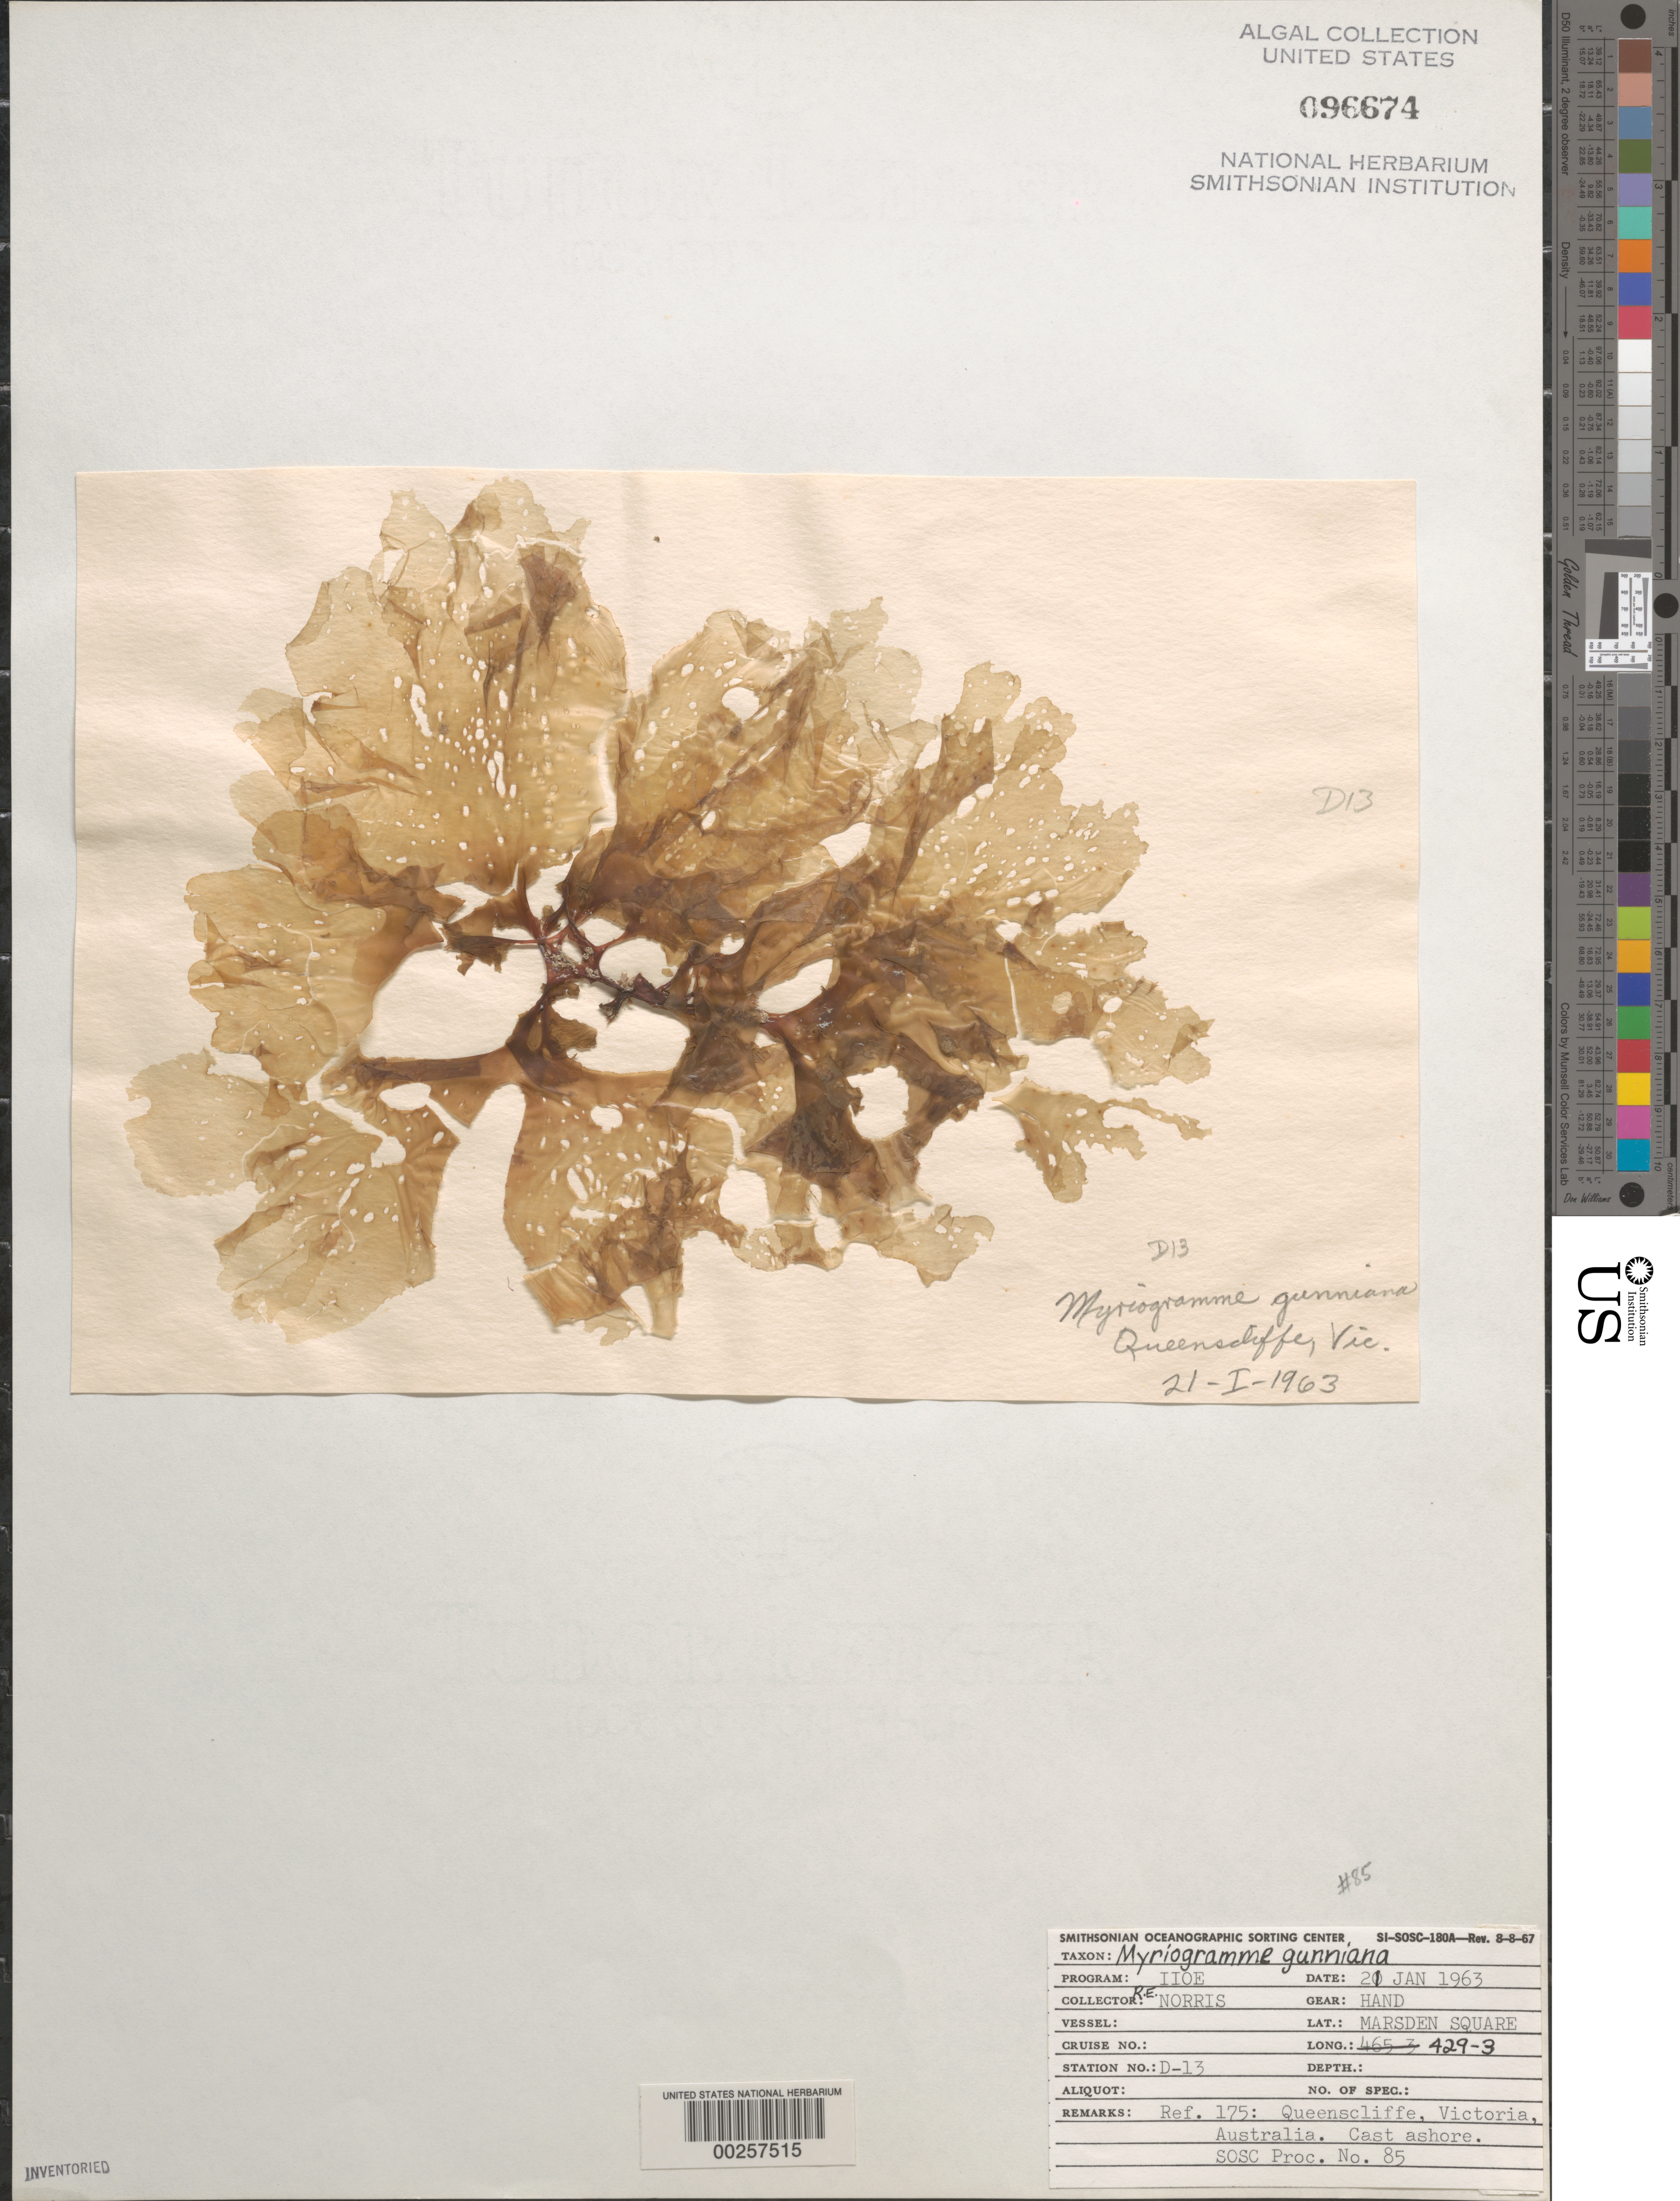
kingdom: Plantae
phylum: Rhodophyta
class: Florideophyceae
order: Ceramiales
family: Delesseriaceae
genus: Myriogramme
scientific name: Myriogramme gunniana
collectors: R. E. Norris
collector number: Station D-13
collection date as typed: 21 Jan 1963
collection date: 1963-01-21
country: Australia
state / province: Victoria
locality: Queenscliffe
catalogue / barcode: US 96674